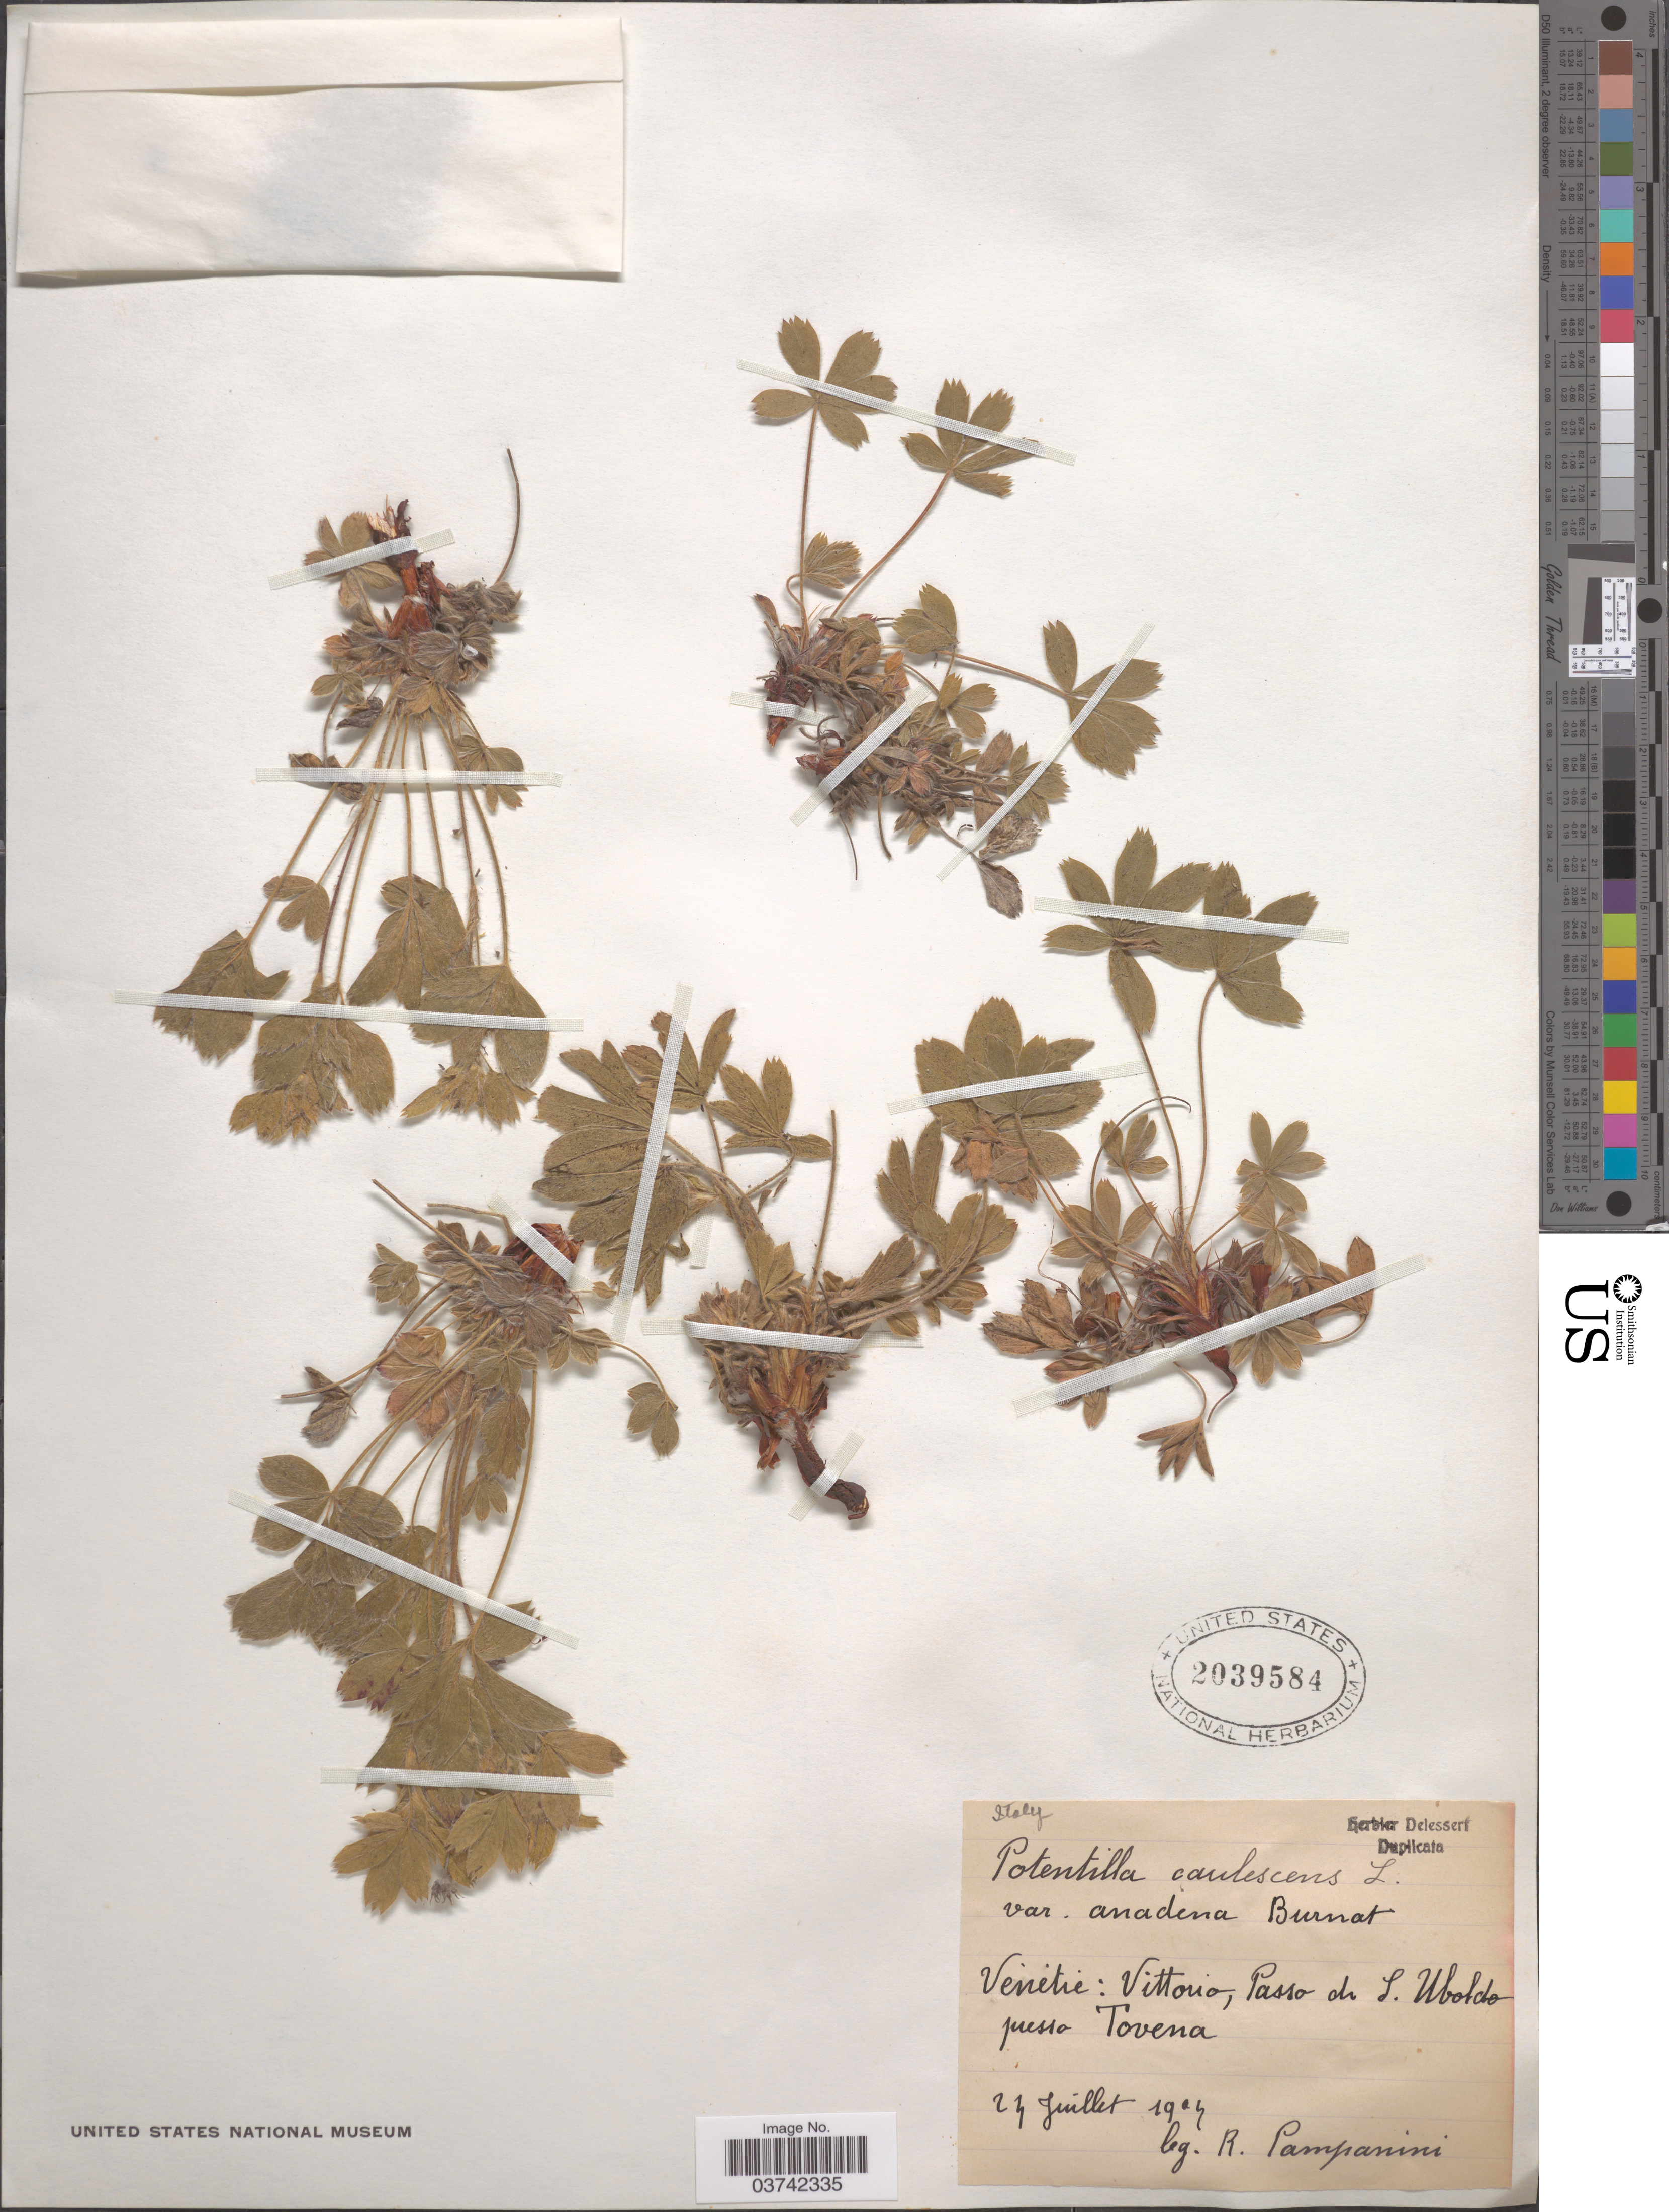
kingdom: Plantae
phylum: Tracheophyta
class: Magnoliopsida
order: Rosales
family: Rosaceae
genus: Potentilla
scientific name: Potentilla caulescens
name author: L.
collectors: R. Pampanini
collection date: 1904-07-24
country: Italy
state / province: Veneto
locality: Vénétie: Vittorio, Passo di S. Ubotdo presso Tovena.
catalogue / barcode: US 2039584